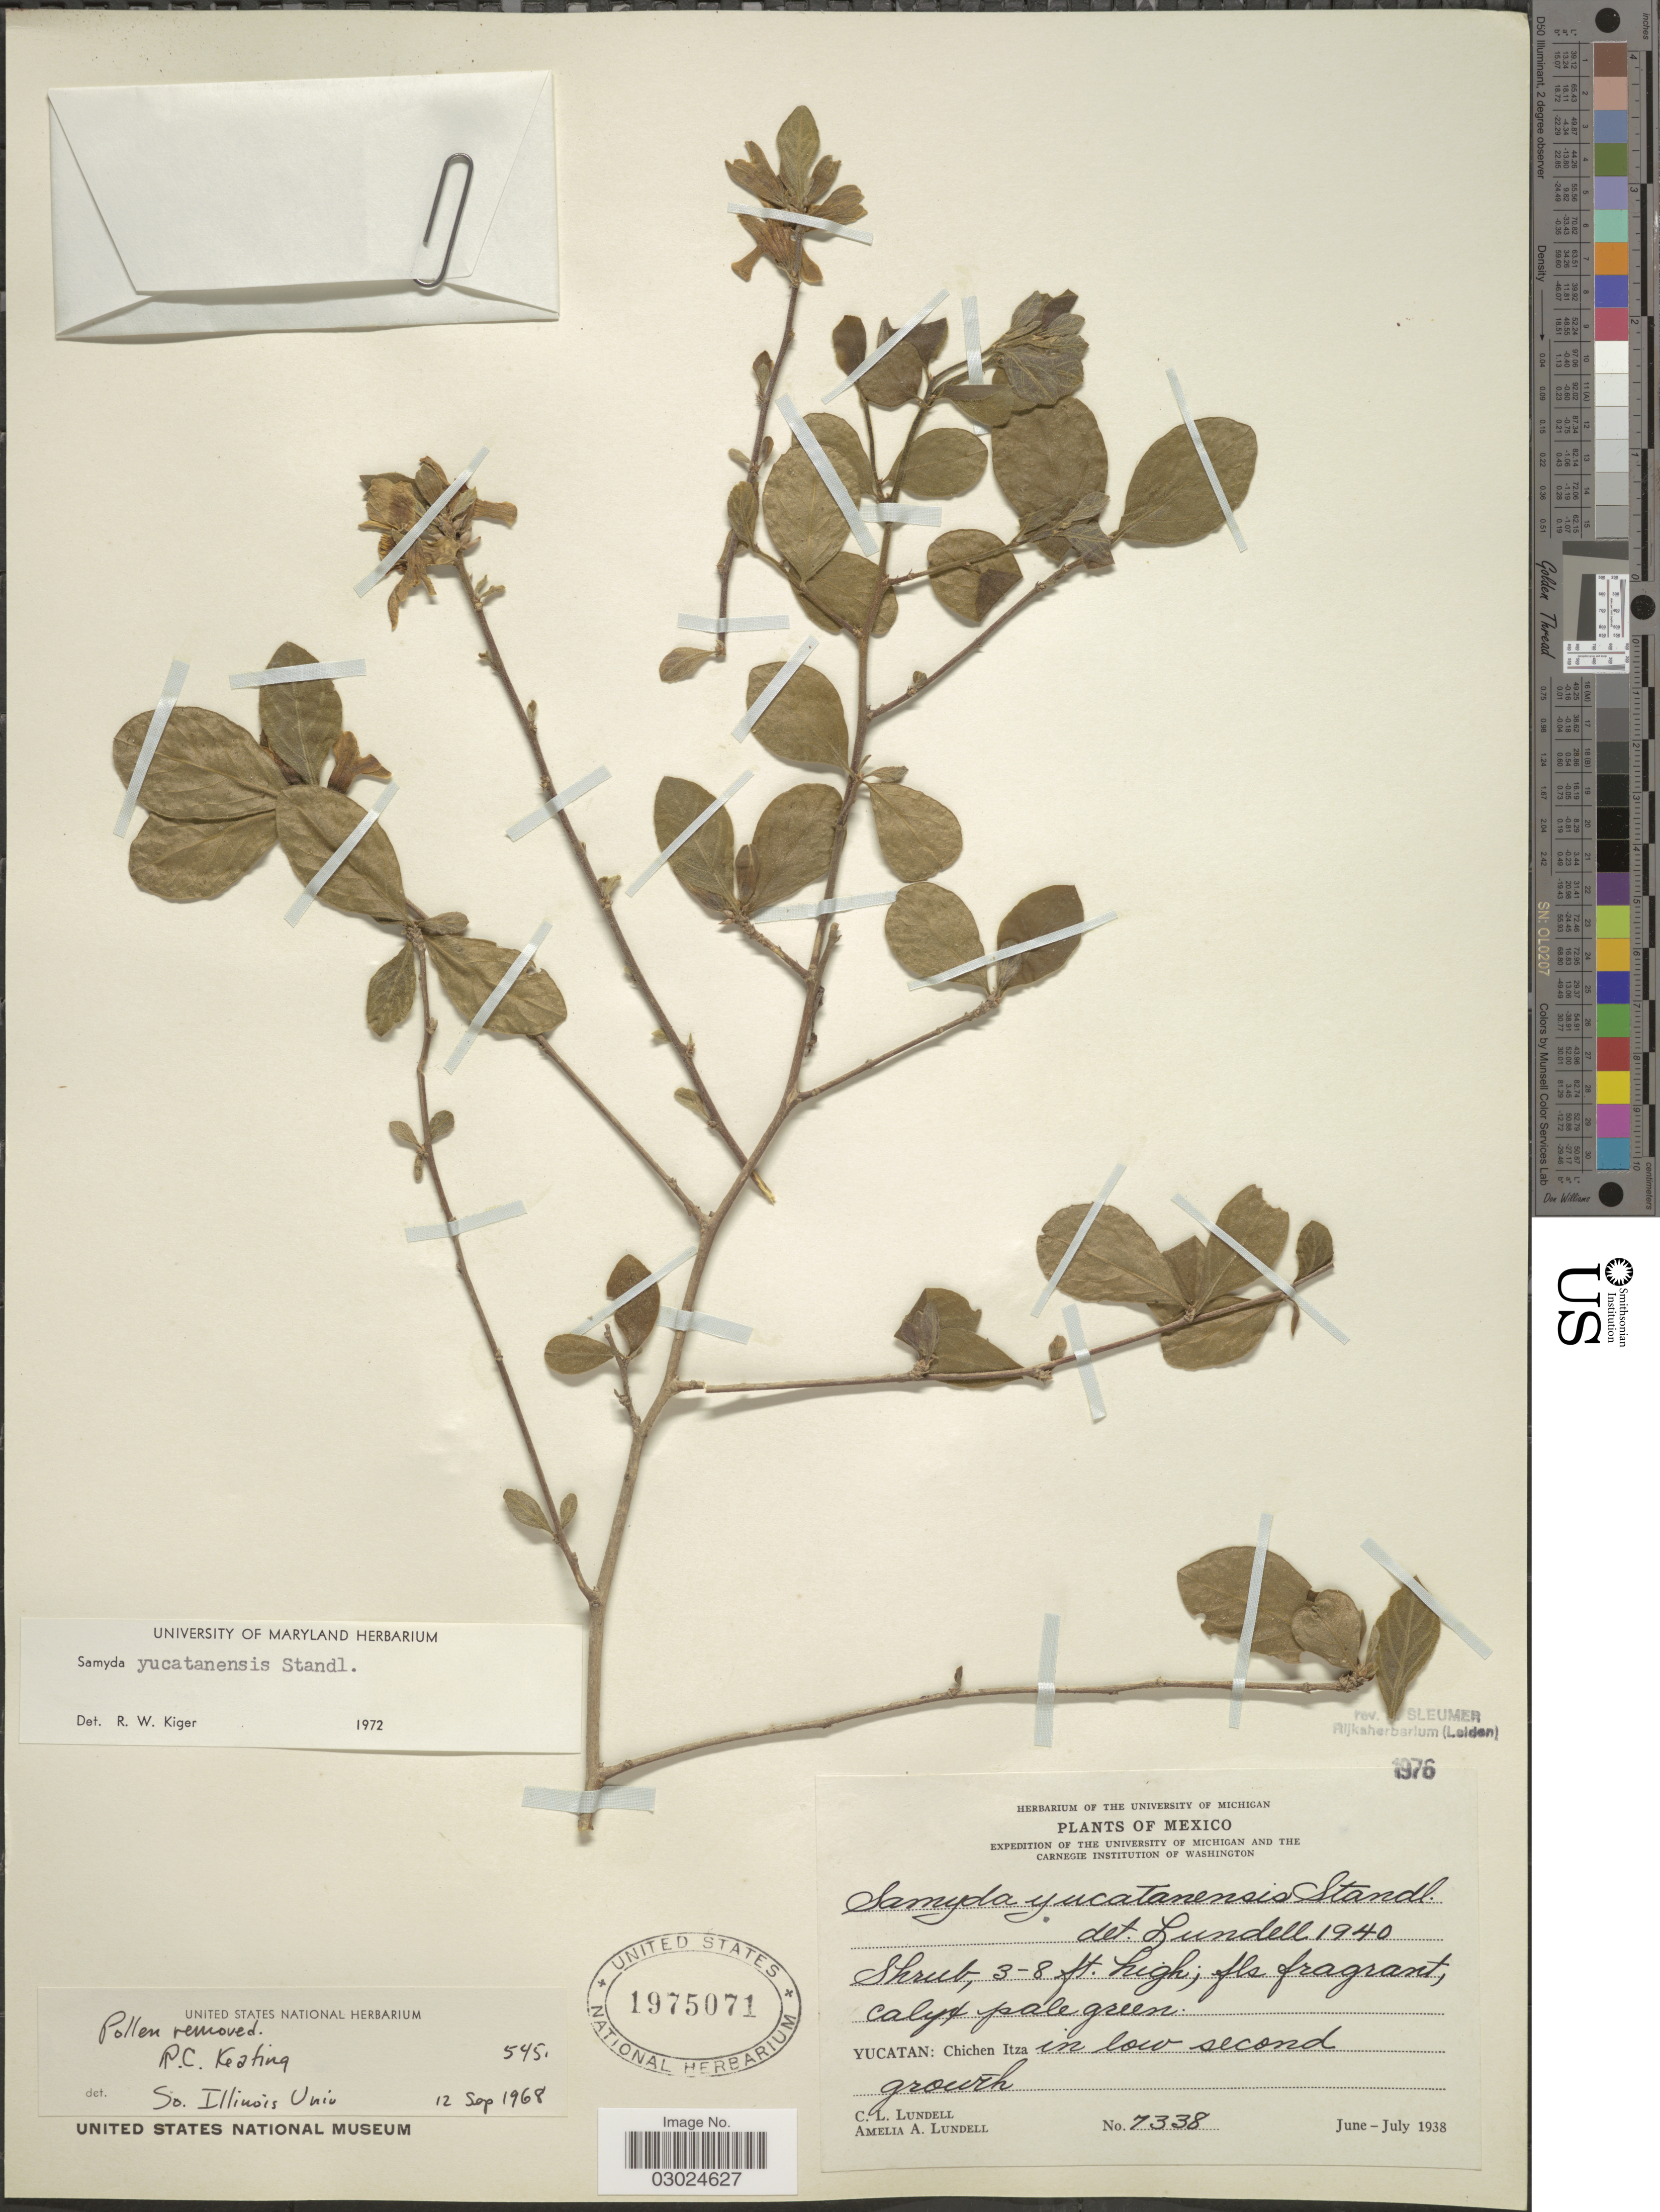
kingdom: Plantae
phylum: Tracheophyta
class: Magnoliopsida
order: Malpighiales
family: Salicaceae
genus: Casearia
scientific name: Casearia yucatanensis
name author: (Standl.) T. Samar. & M.H. Alford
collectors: C. L. Lundell & A. A. Lundell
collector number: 7338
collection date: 1938-06/1938-07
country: Mexico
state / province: Yucatán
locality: Chichen Itza.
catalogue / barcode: US 1975071